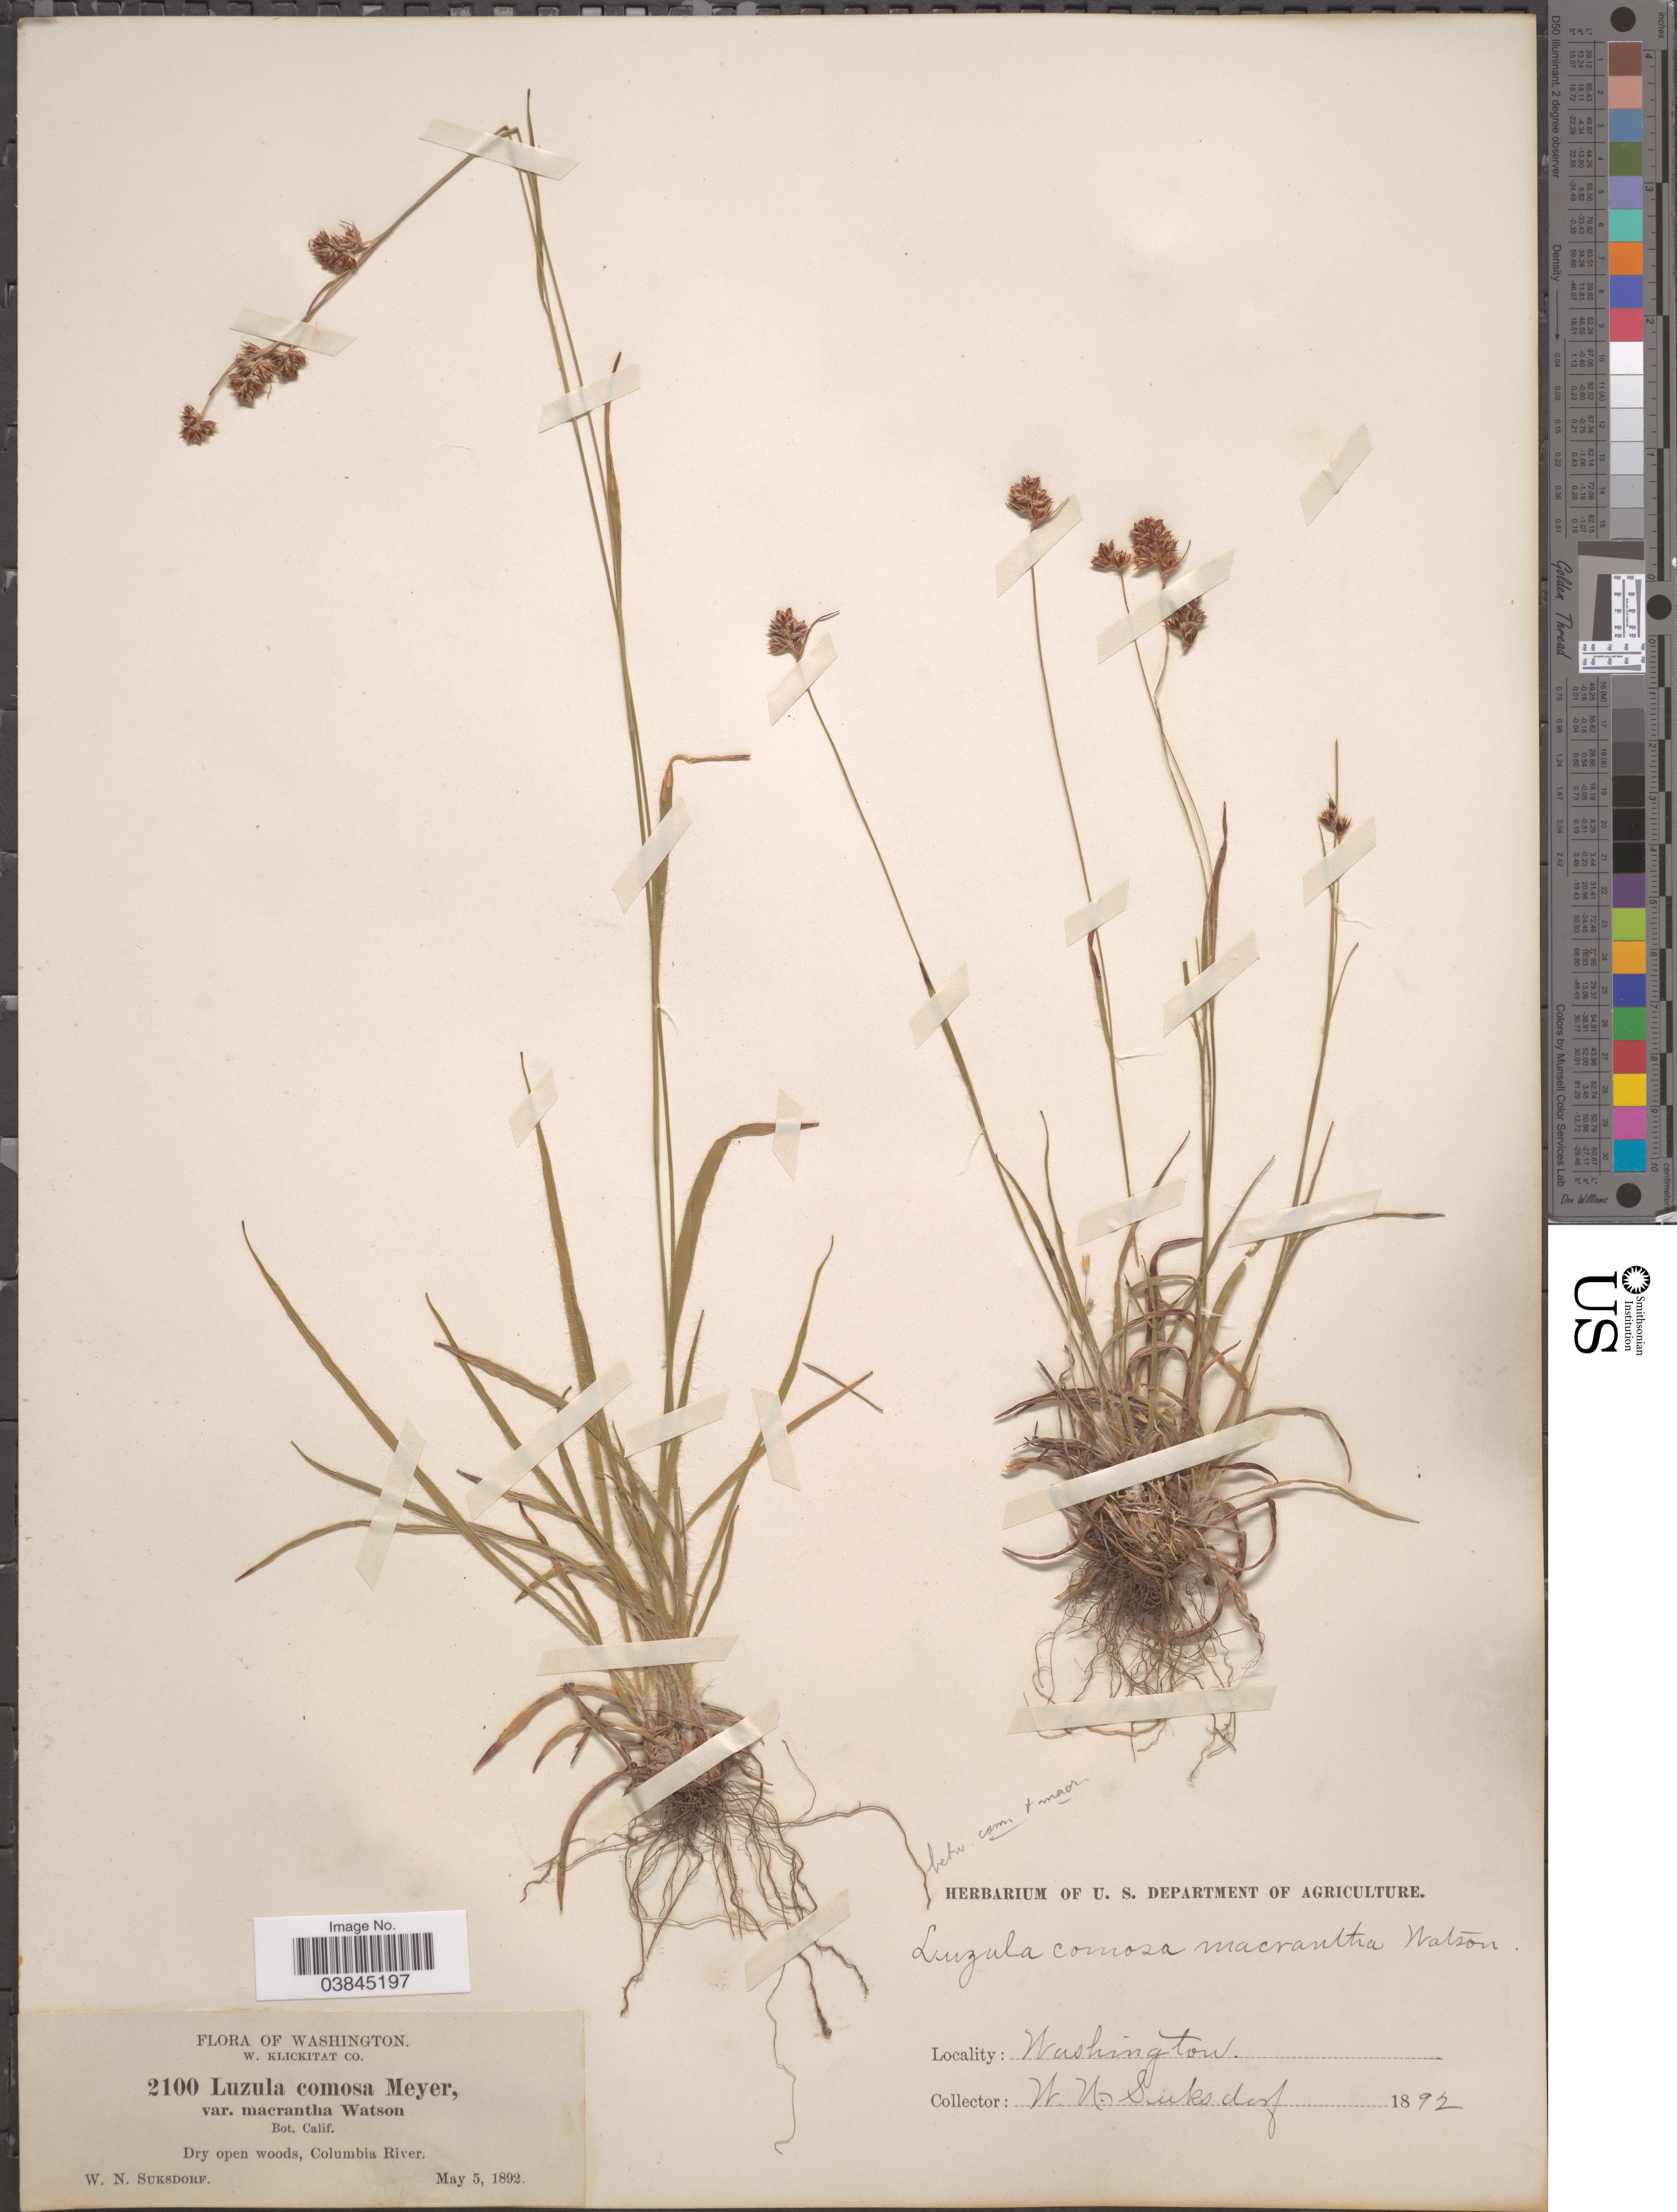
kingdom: Plantae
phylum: Tracheophyta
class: Liliopsida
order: Poales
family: Juncaceae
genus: Luzula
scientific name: Luzula campestris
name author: (L.) DC.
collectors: W. N. Suksdorf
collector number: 2100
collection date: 1892-05-05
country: United States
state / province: Washington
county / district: Klickitat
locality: W. Klickitat Co. Columbia River.